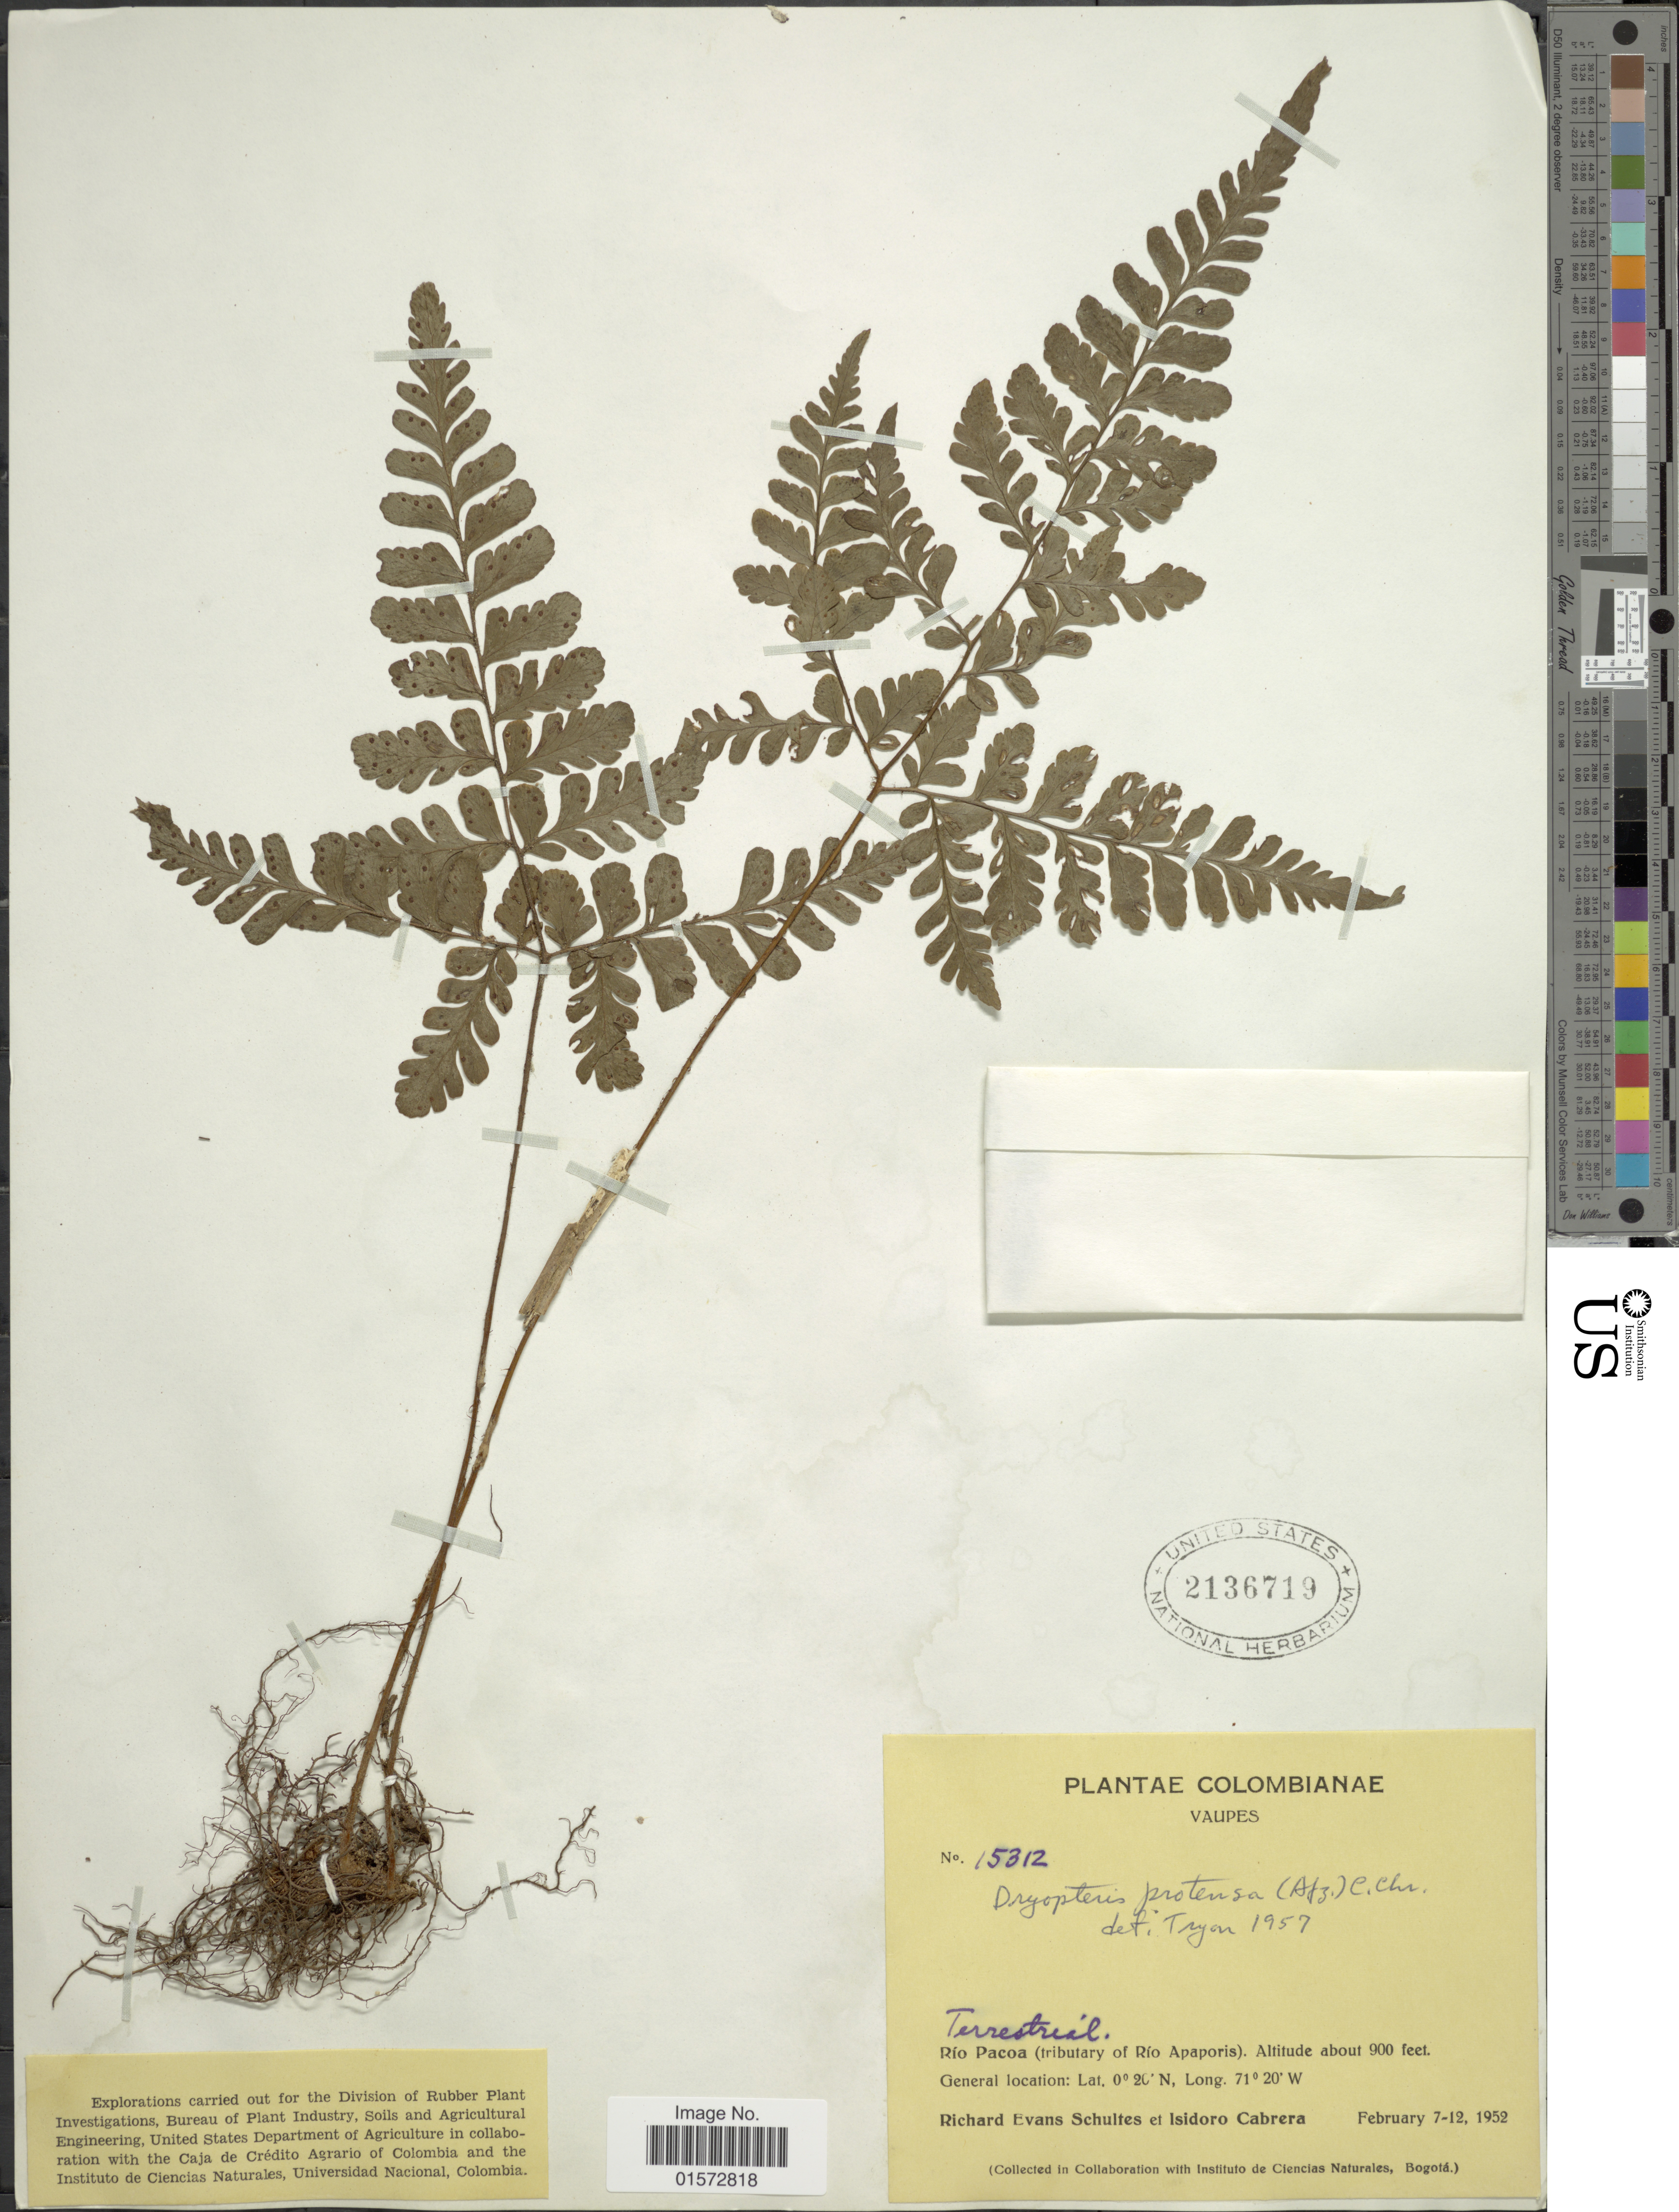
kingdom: Plantae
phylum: Tracheophyta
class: Polypodiopsida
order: Polypodiales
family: Tectariaceae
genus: Triplophyllum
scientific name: Triplophyllum funestum var. funestum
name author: (Kunze) Holttum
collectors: R. E. Schultes & I. Cabrera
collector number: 15312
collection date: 1952-02-07/1952-02-12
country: Colombia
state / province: Vaupés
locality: Río Pacoa (tributary of Río Apaporis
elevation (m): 274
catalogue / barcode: US 2136719